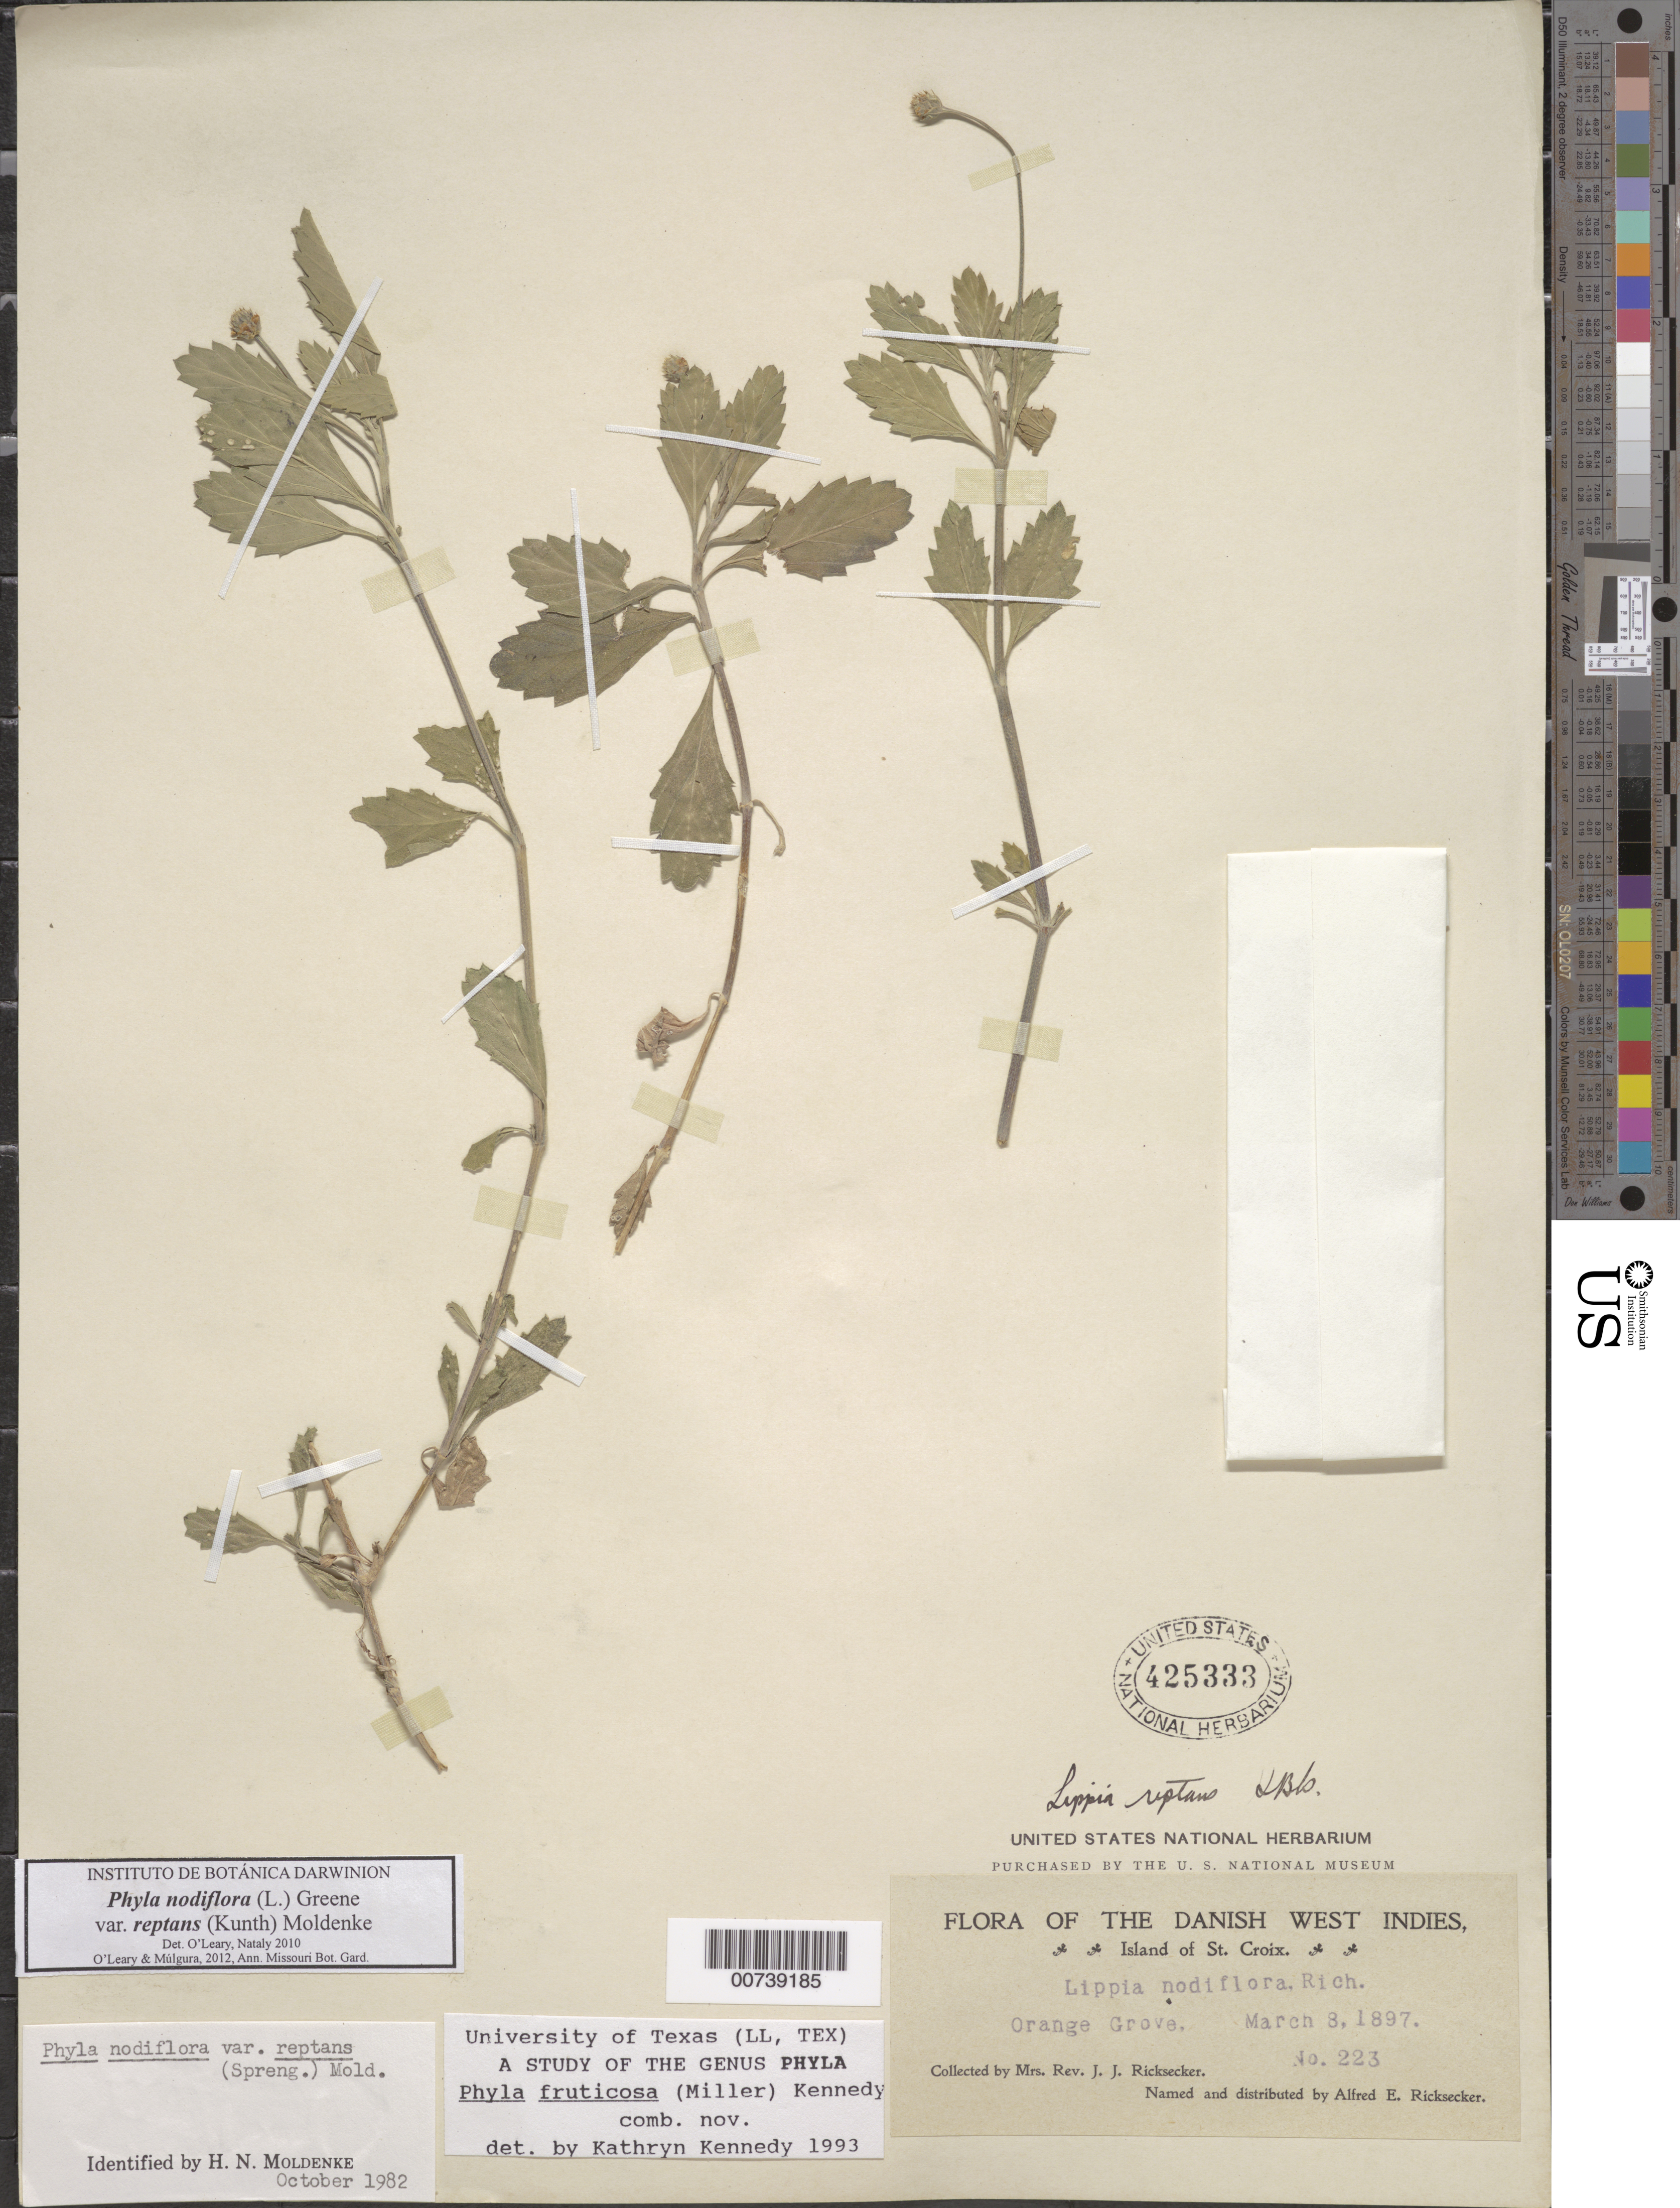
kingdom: Plantae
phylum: Tracheophyta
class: Magnoliopsida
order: Lamiales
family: Verbenaceae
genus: Phyla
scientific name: Phyla nodiflora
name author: (L.) Greene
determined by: Kennedy, K.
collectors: L. A. Ricksecker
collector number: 223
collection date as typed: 08 Mar 1897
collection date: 1897-03-08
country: U.S. Virgin Islands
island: St. Croix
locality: Orange Grove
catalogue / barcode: US 425333